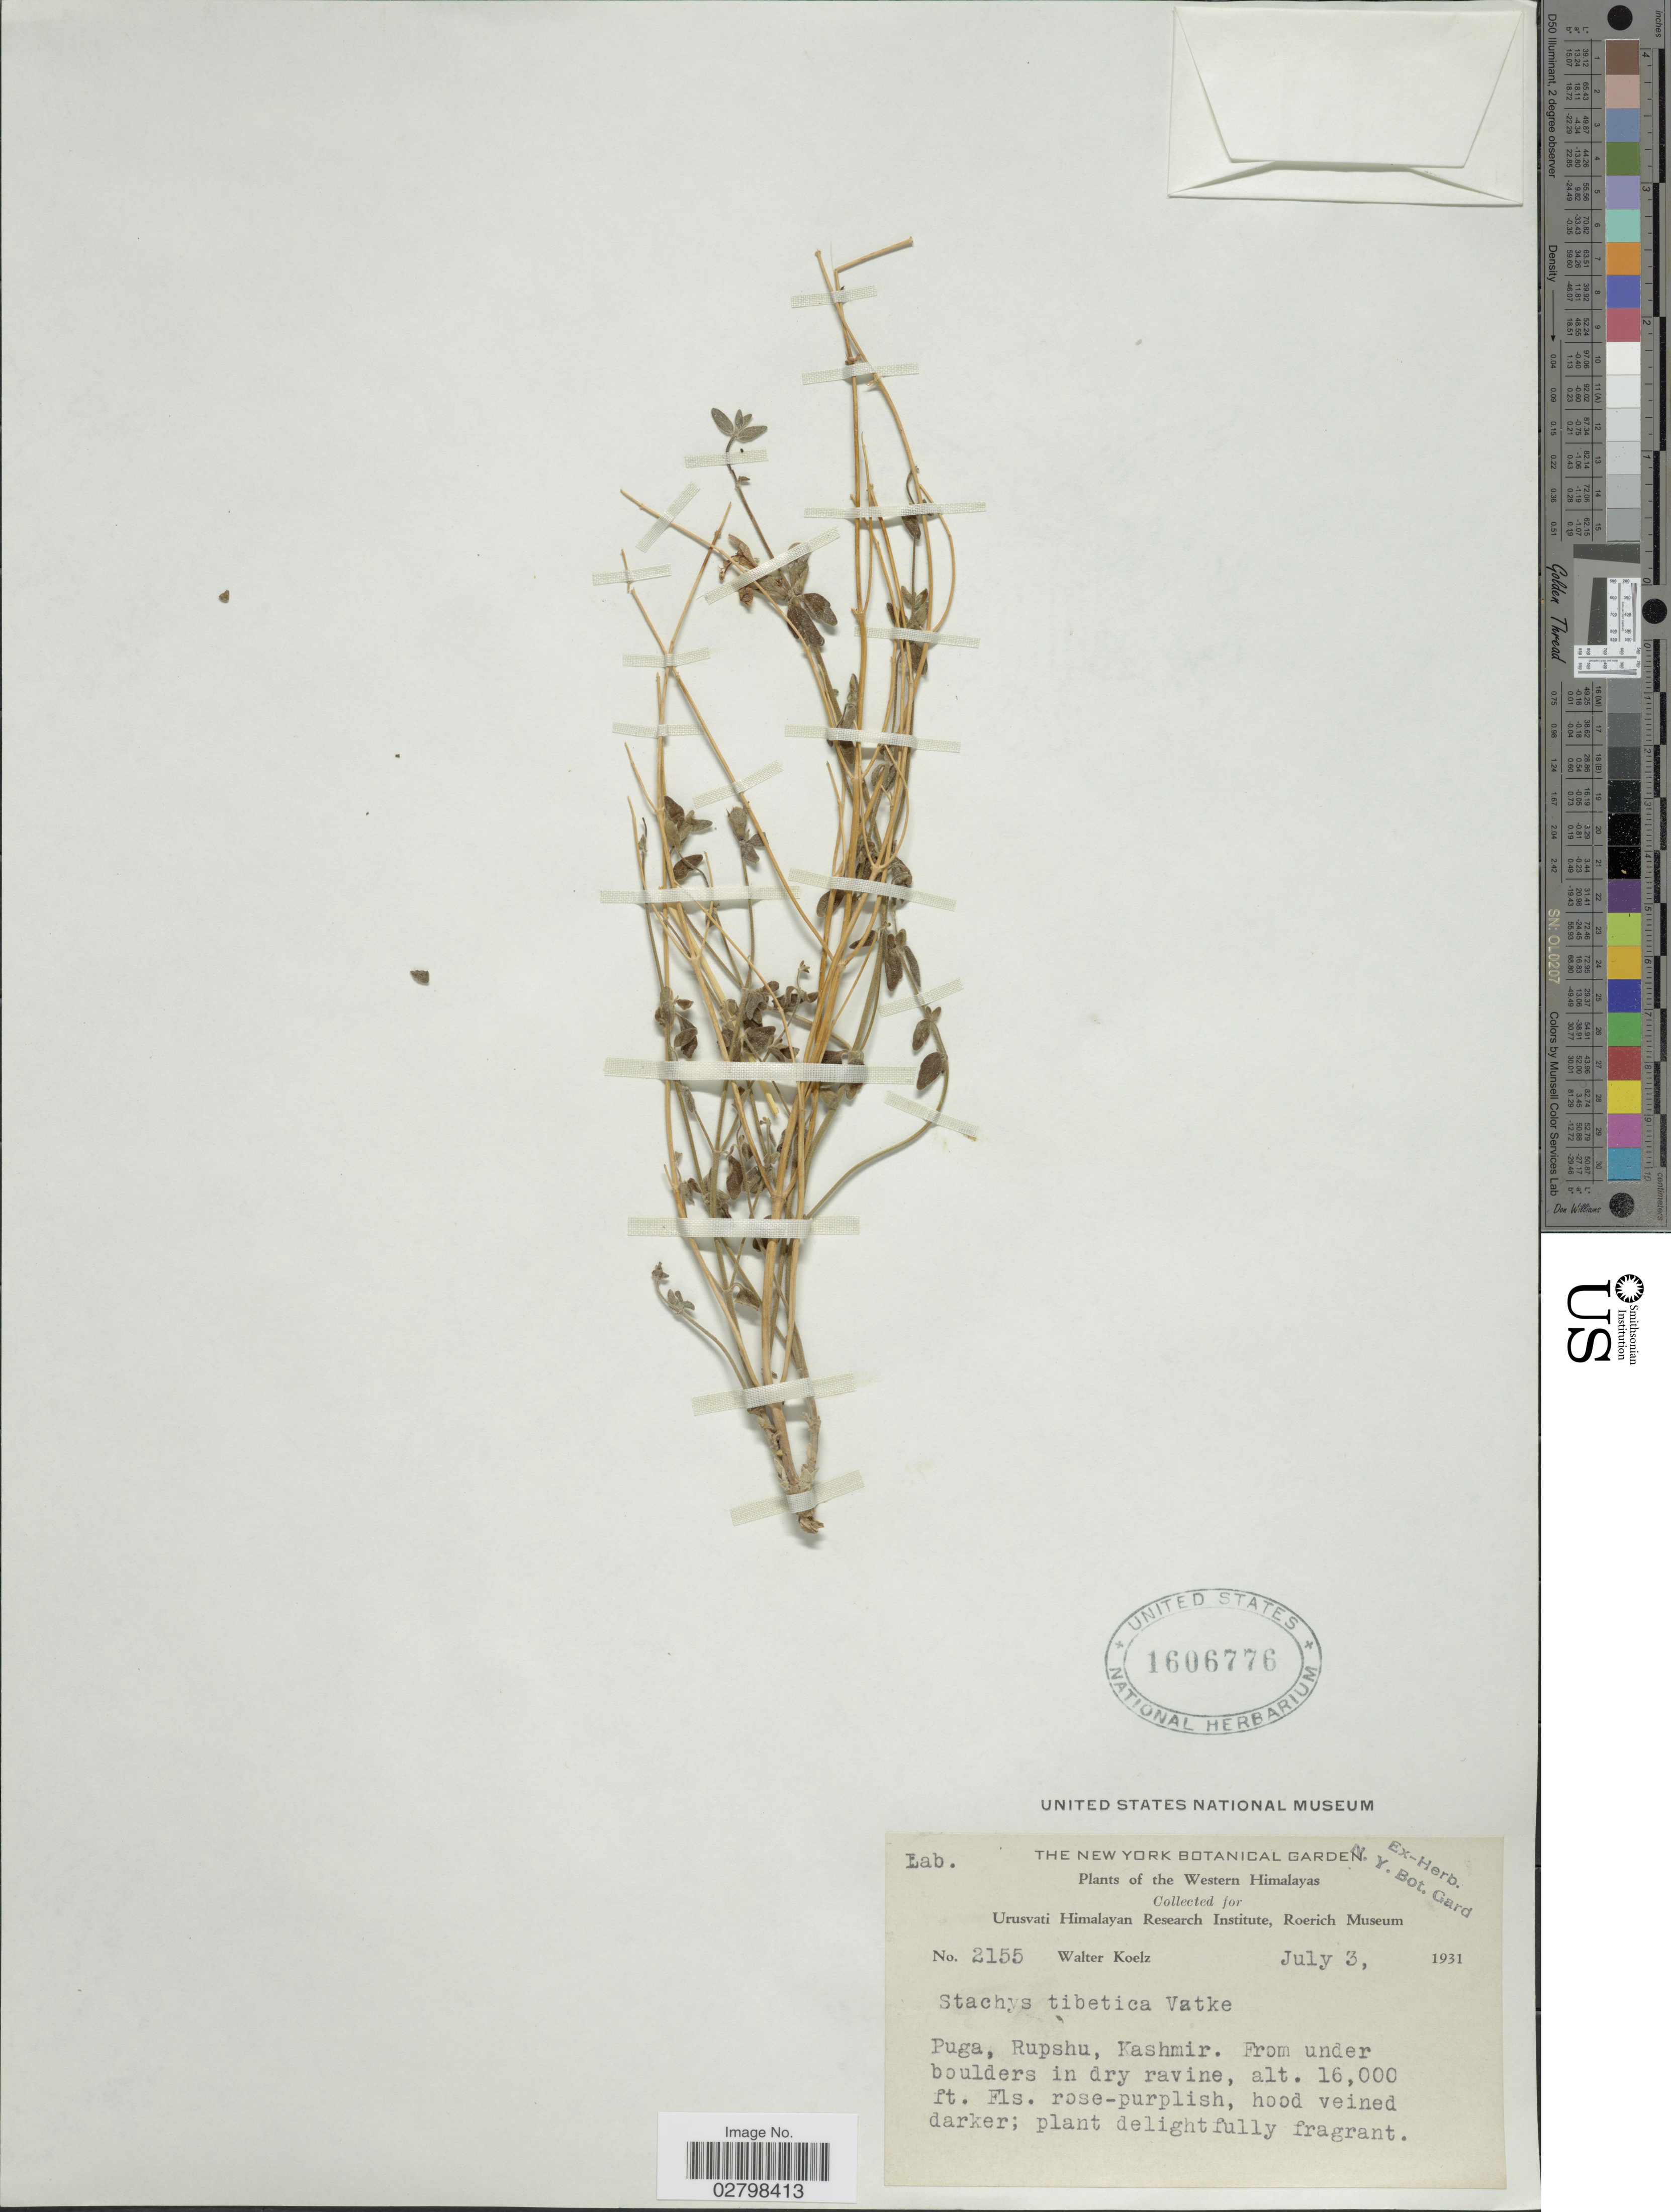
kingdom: Plantae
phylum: Tracheophyta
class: Magnoliopsida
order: Lamiales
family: Lamiaceae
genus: Stachys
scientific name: Stachys tibetica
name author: Vatke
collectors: W. N. Koelz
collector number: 2155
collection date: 1931-07-03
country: India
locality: Western Himalayas. Puga, Rupshu, Kashmir.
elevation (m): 4877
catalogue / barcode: US 1606776